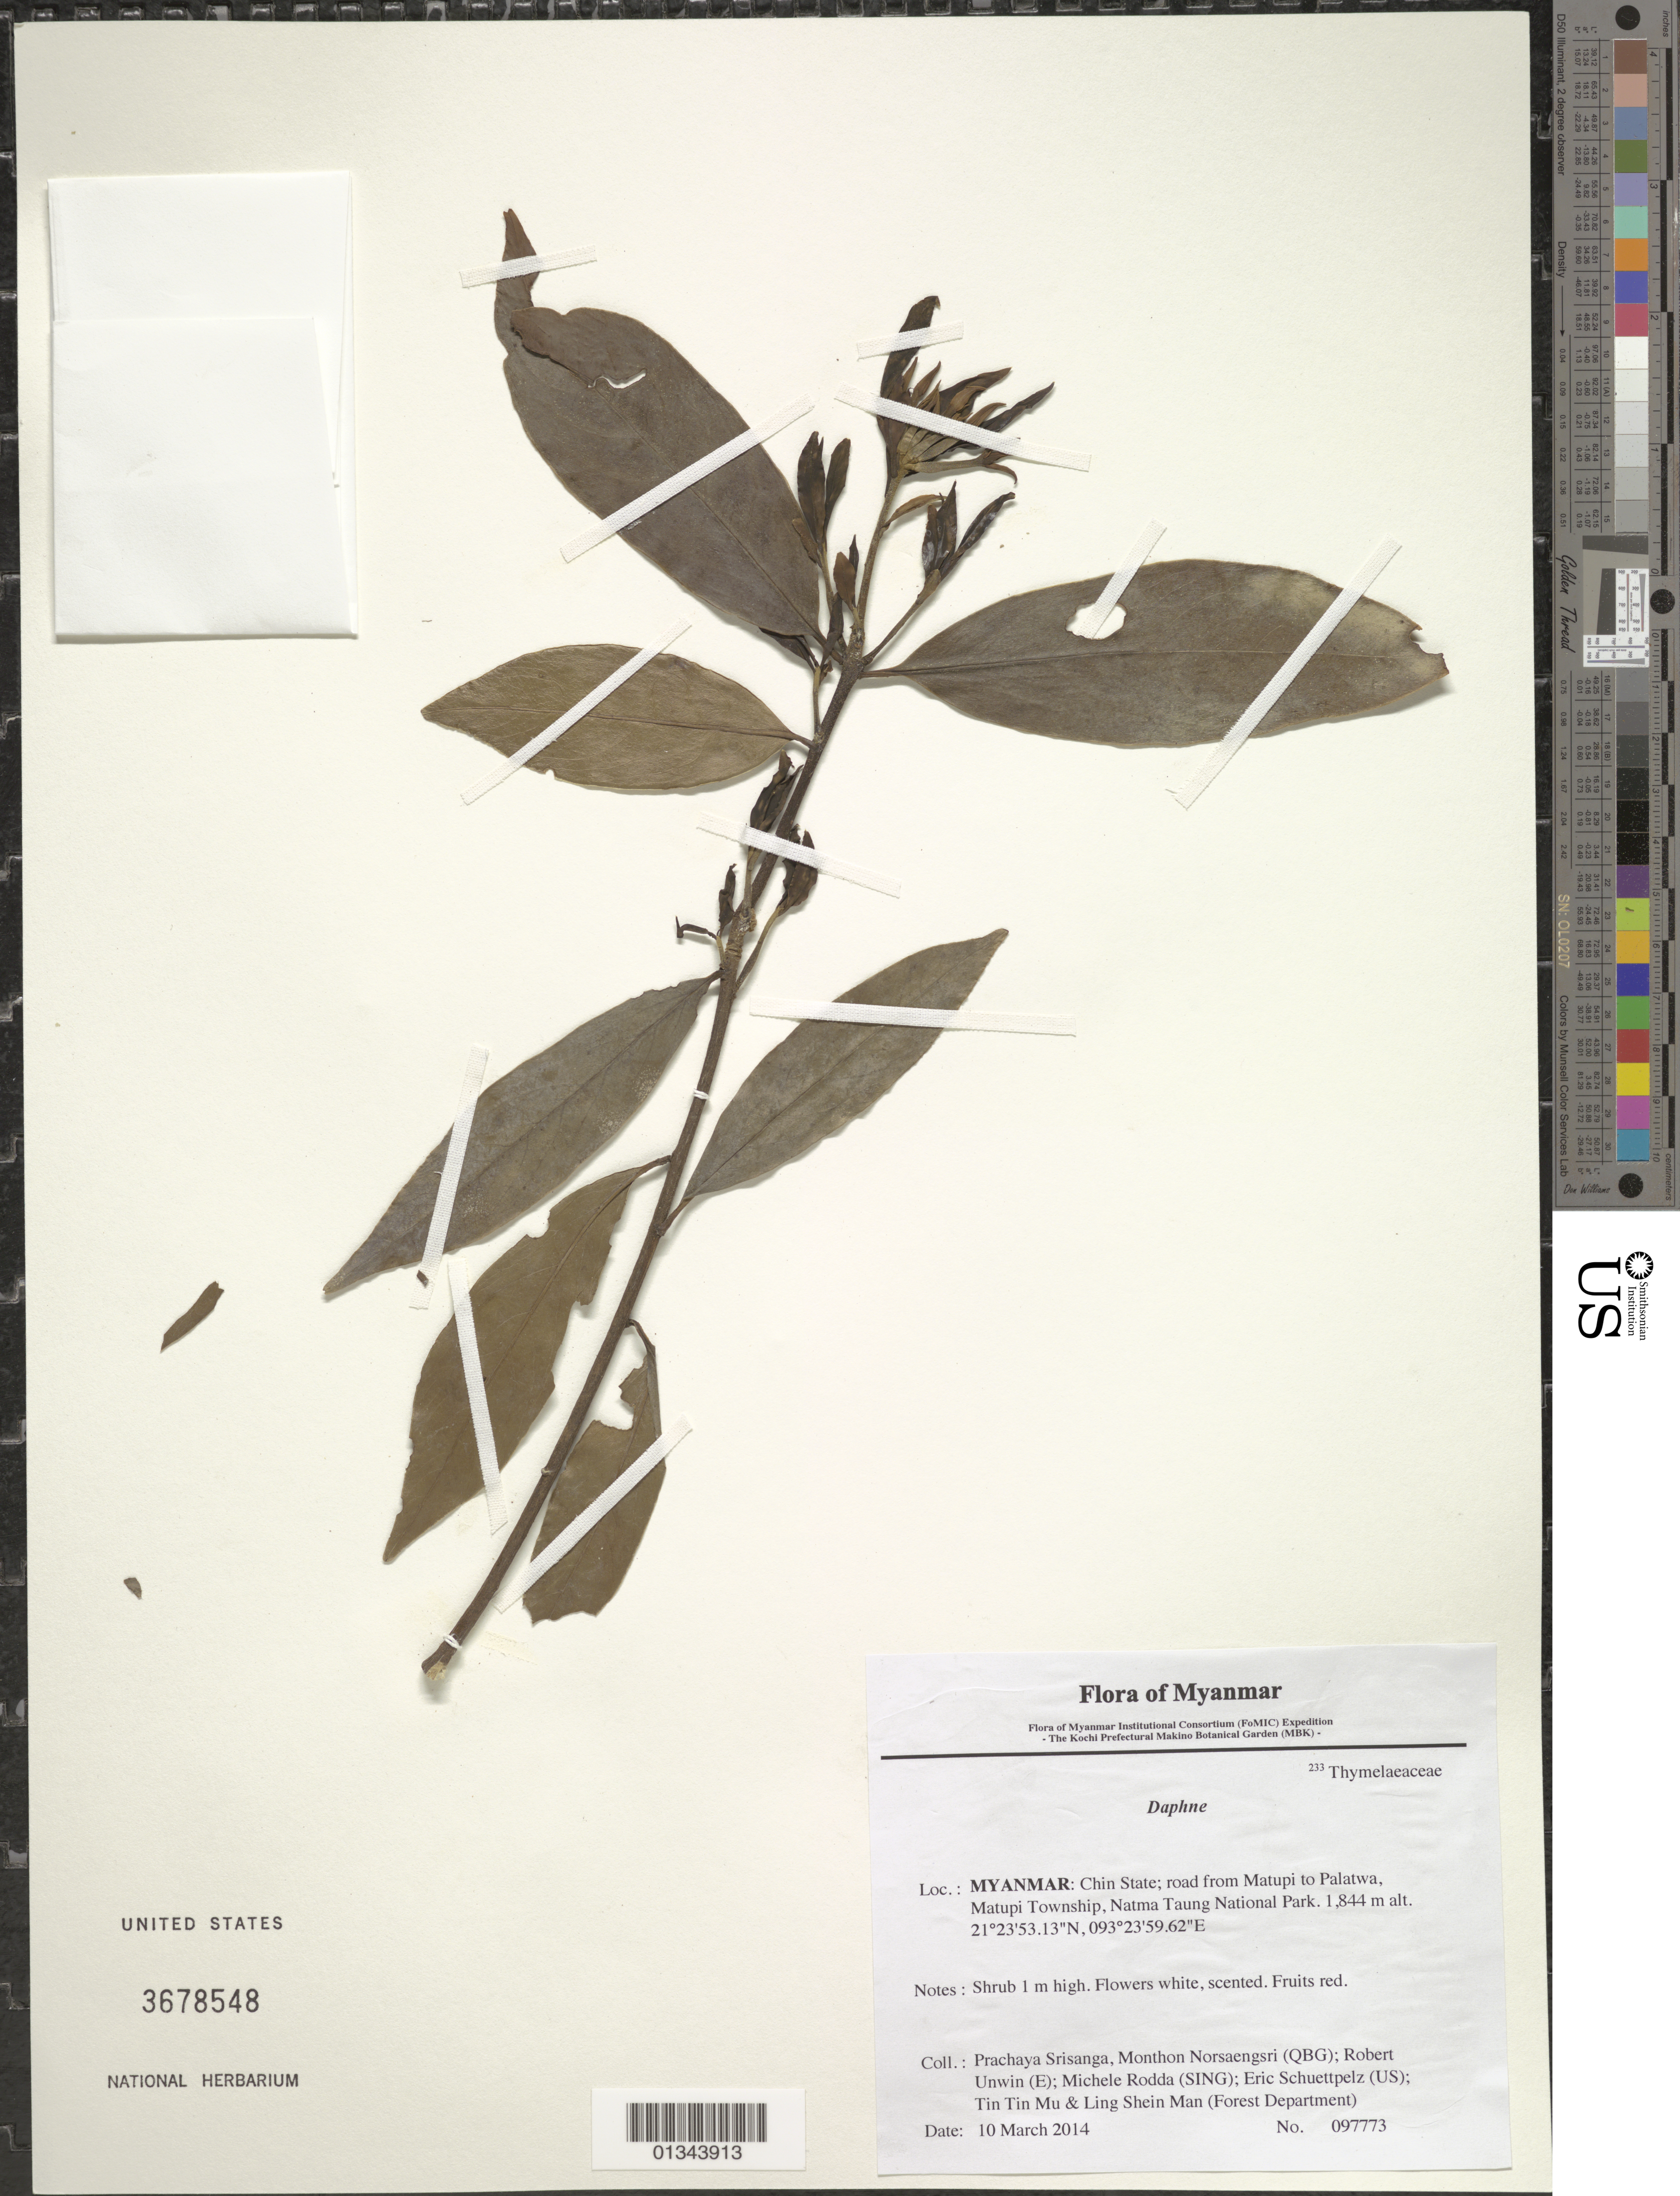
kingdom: Plantae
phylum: Tracheophyta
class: Magnoliopsida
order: Malvales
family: Thymelaeaceae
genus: Daphne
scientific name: Daphne sp.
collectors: P. Srisanga, M. Norsaengsri, R. Unwin, M. Rodda, E. Schuettpelz, Tin Tin Mu & Ling Shein Man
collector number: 97773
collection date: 2014-03-10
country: Myanmar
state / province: Chin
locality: Road from Matupi to Palatwa, Matupi Township, Natma Taung National Park.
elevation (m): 1844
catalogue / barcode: US 3678548